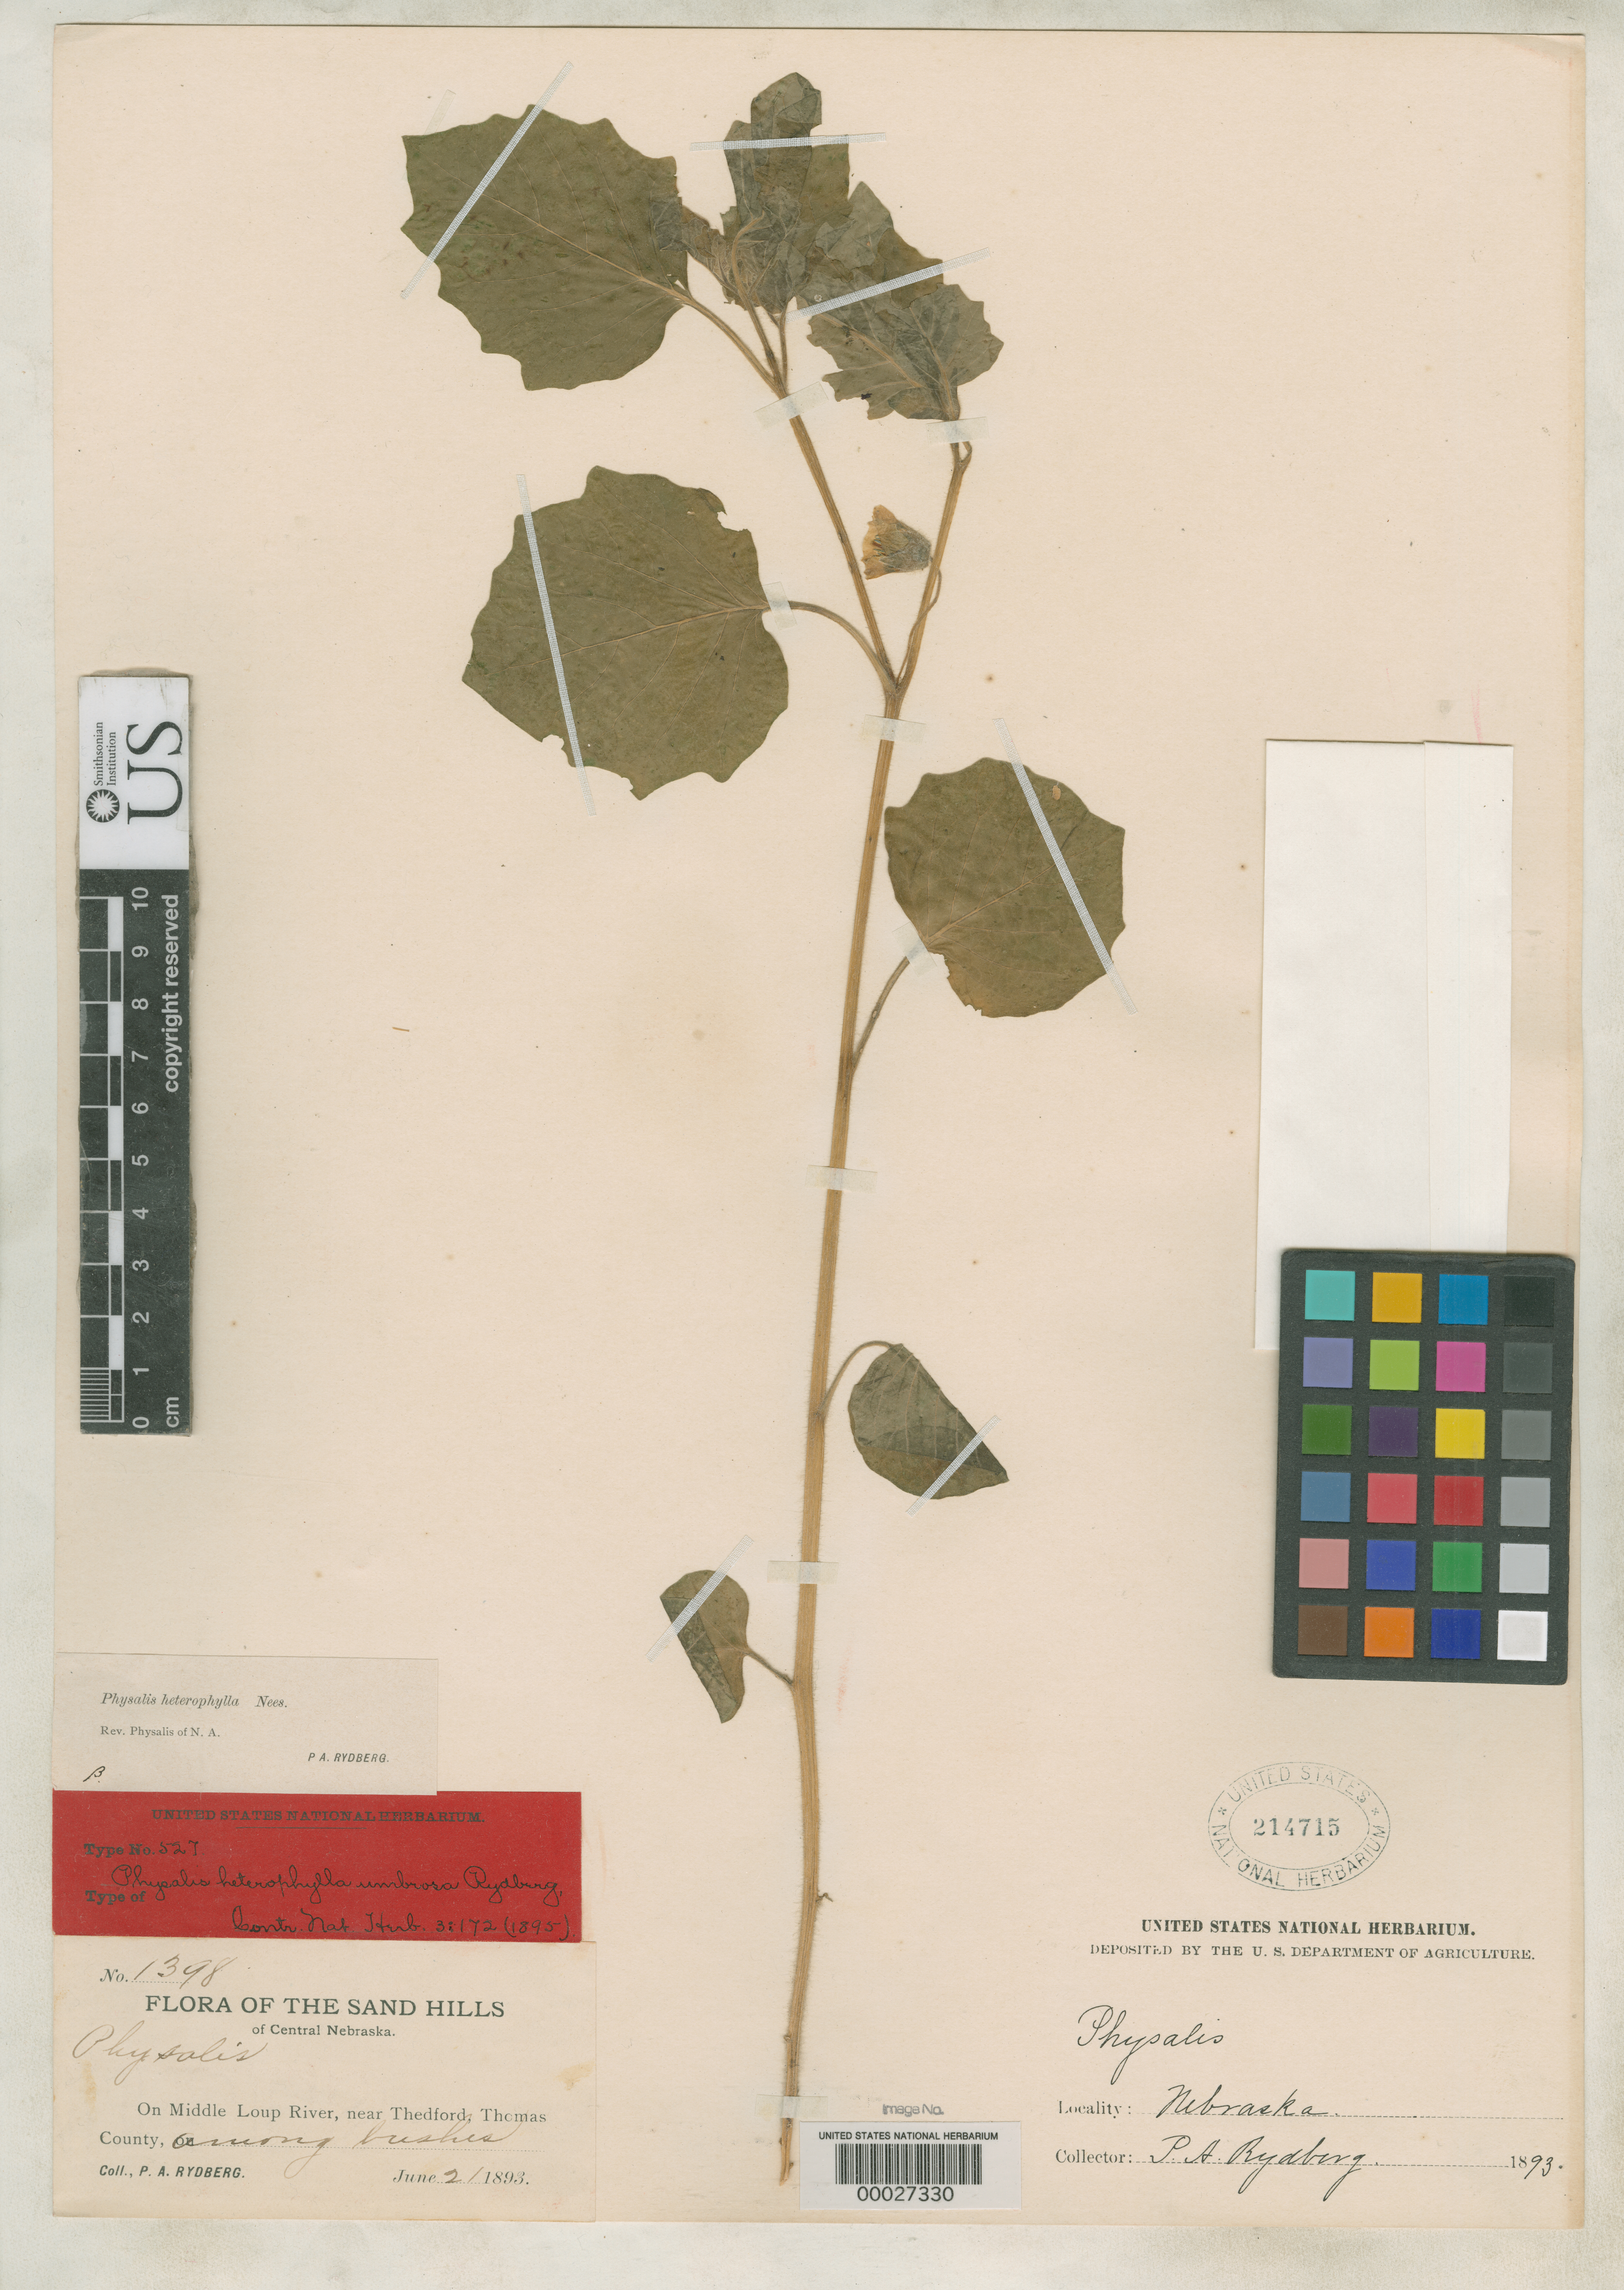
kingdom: Plantae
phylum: Tracheophyta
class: Magnoliopsida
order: Solanales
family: Solanaceae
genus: Physalis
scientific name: Physalis heterophylla var. umbrosa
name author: Rydb.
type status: Holotype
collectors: P. A. Rydberg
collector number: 1398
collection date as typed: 21 Jun 1893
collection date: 1893-06-21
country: United States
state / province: Nebraska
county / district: Thomas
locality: Middle Loup River, near Thedford.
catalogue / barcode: US 214715